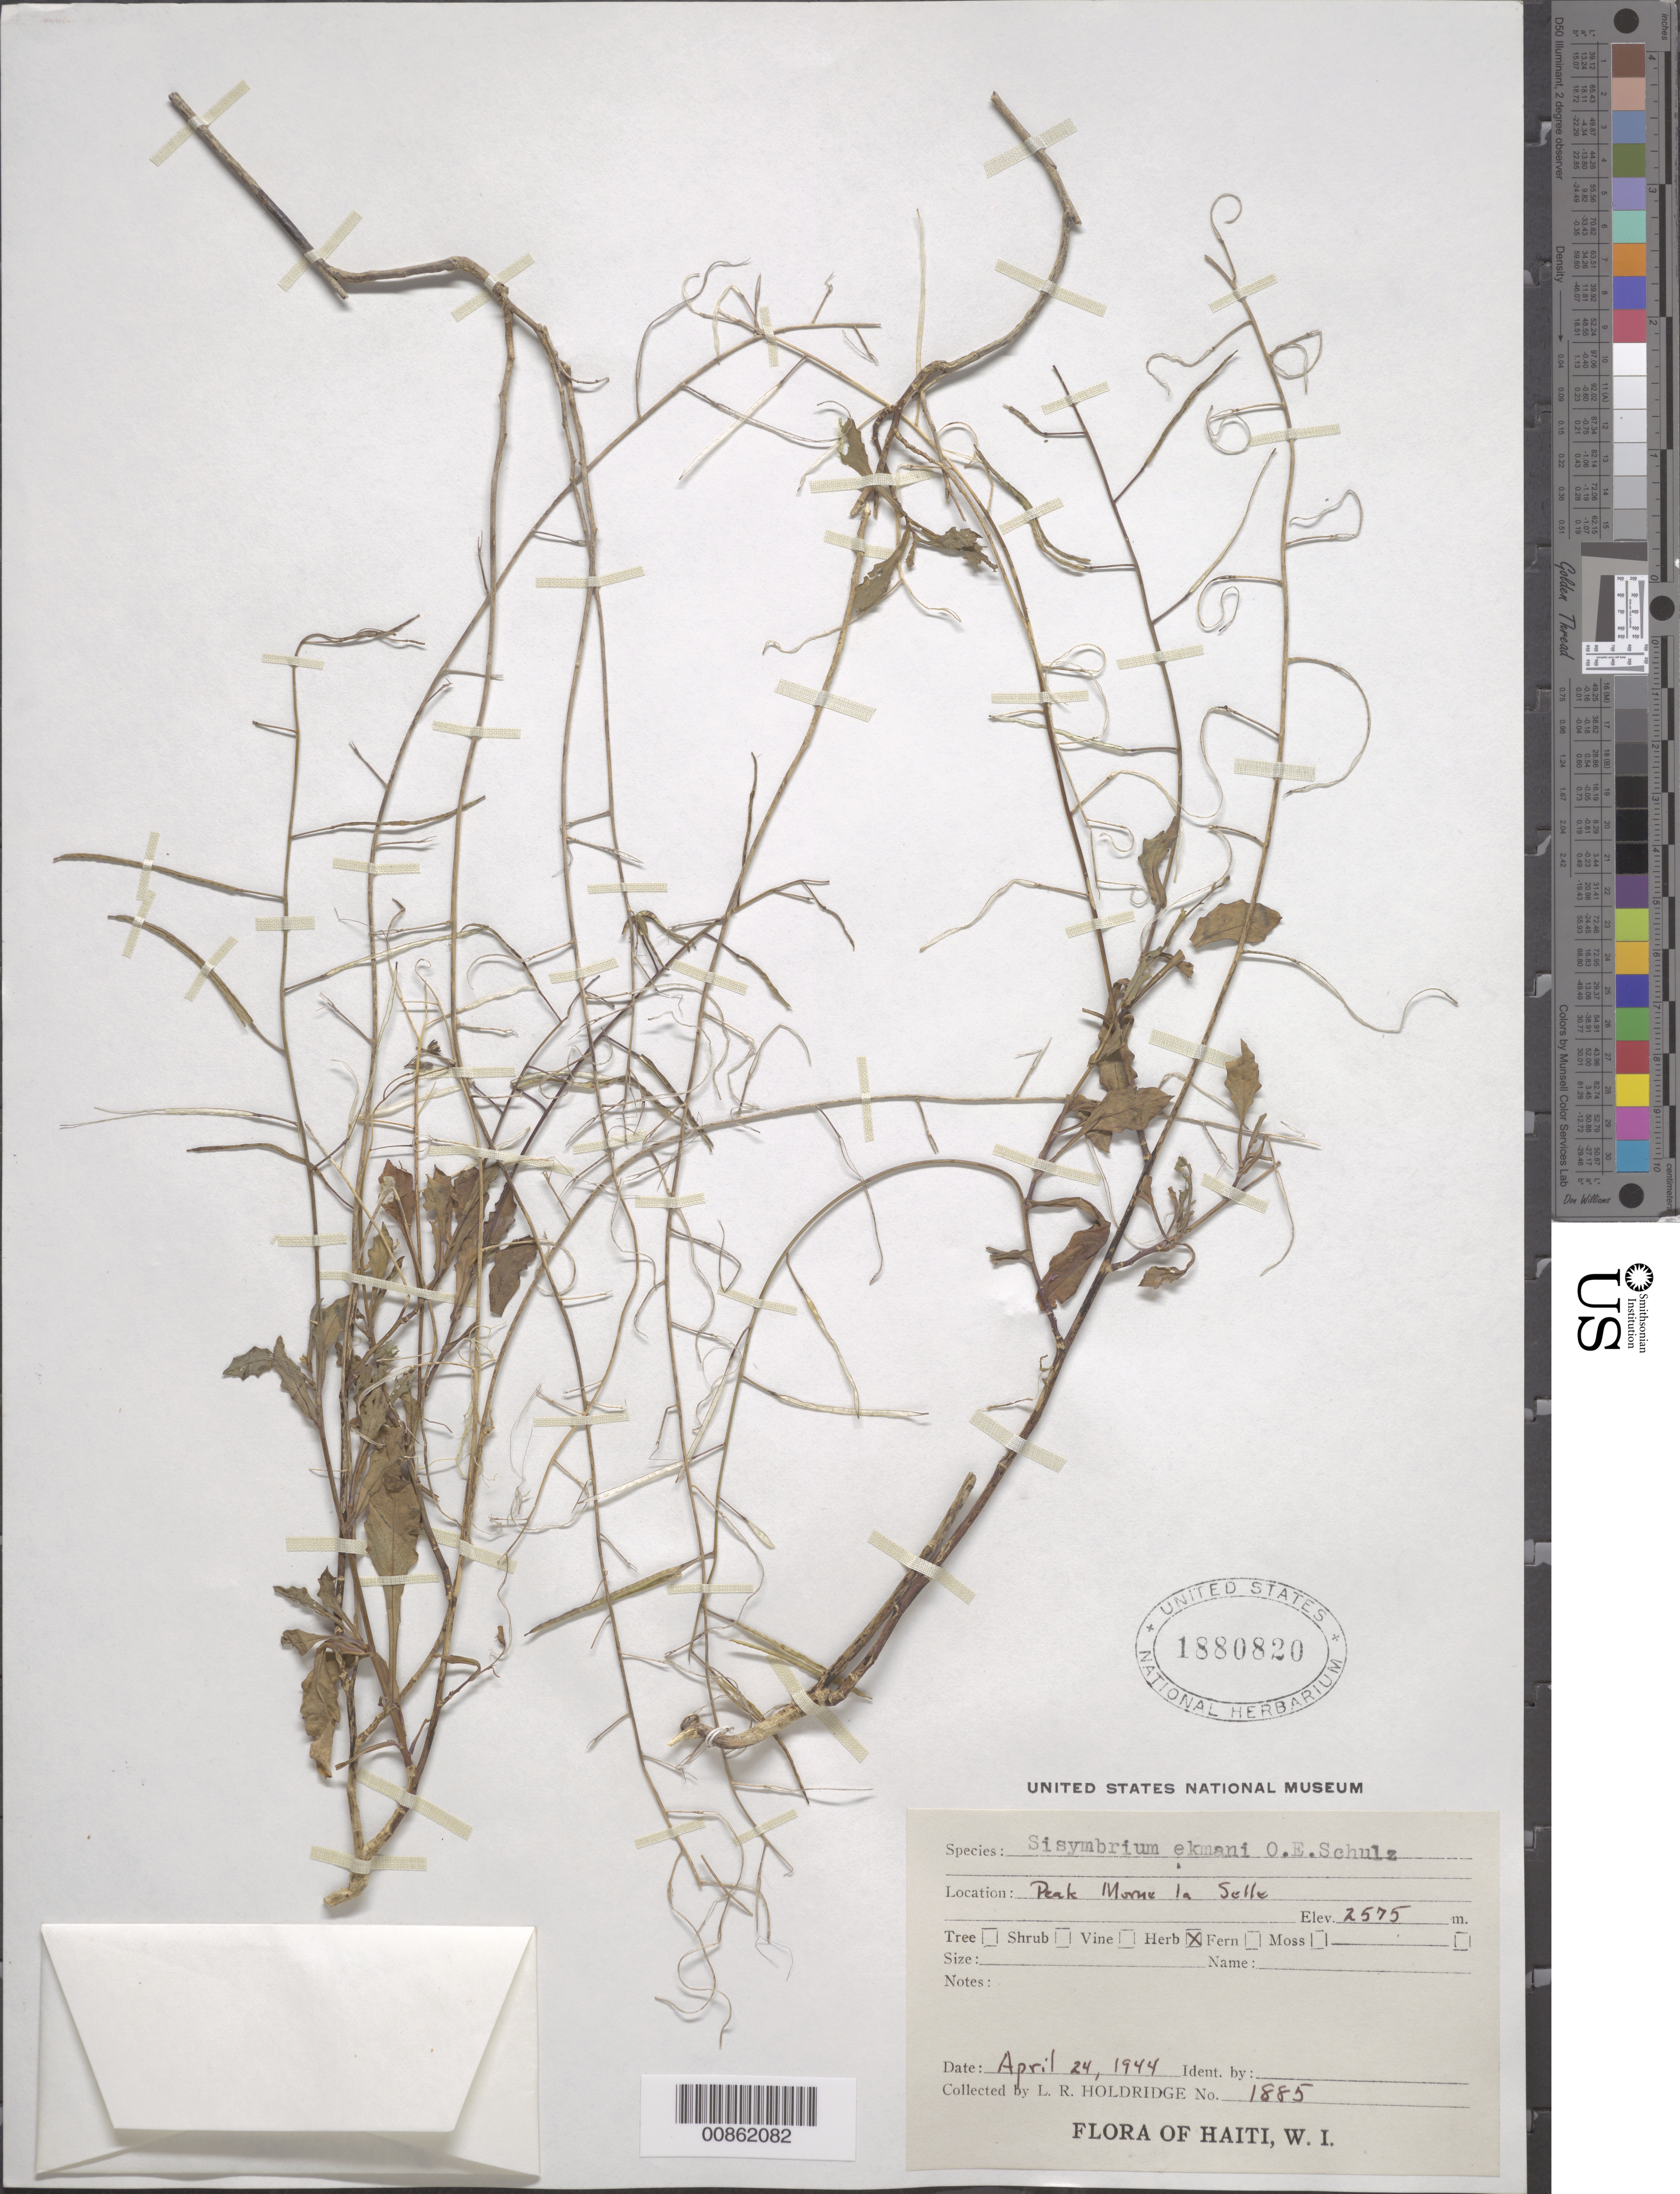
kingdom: Plantae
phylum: Tracheophyta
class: Magnoliopsida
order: Brassicales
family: Brassicaceae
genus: Sisymbrium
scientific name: Sisymbrium ekmanii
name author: O.E. Schulz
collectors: L. Holdridge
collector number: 1885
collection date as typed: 24 Apr 1944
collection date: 1944-04-24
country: Haiti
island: Hispaniola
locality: Peak Morne la Selle.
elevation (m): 2575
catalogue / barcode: US 1880820